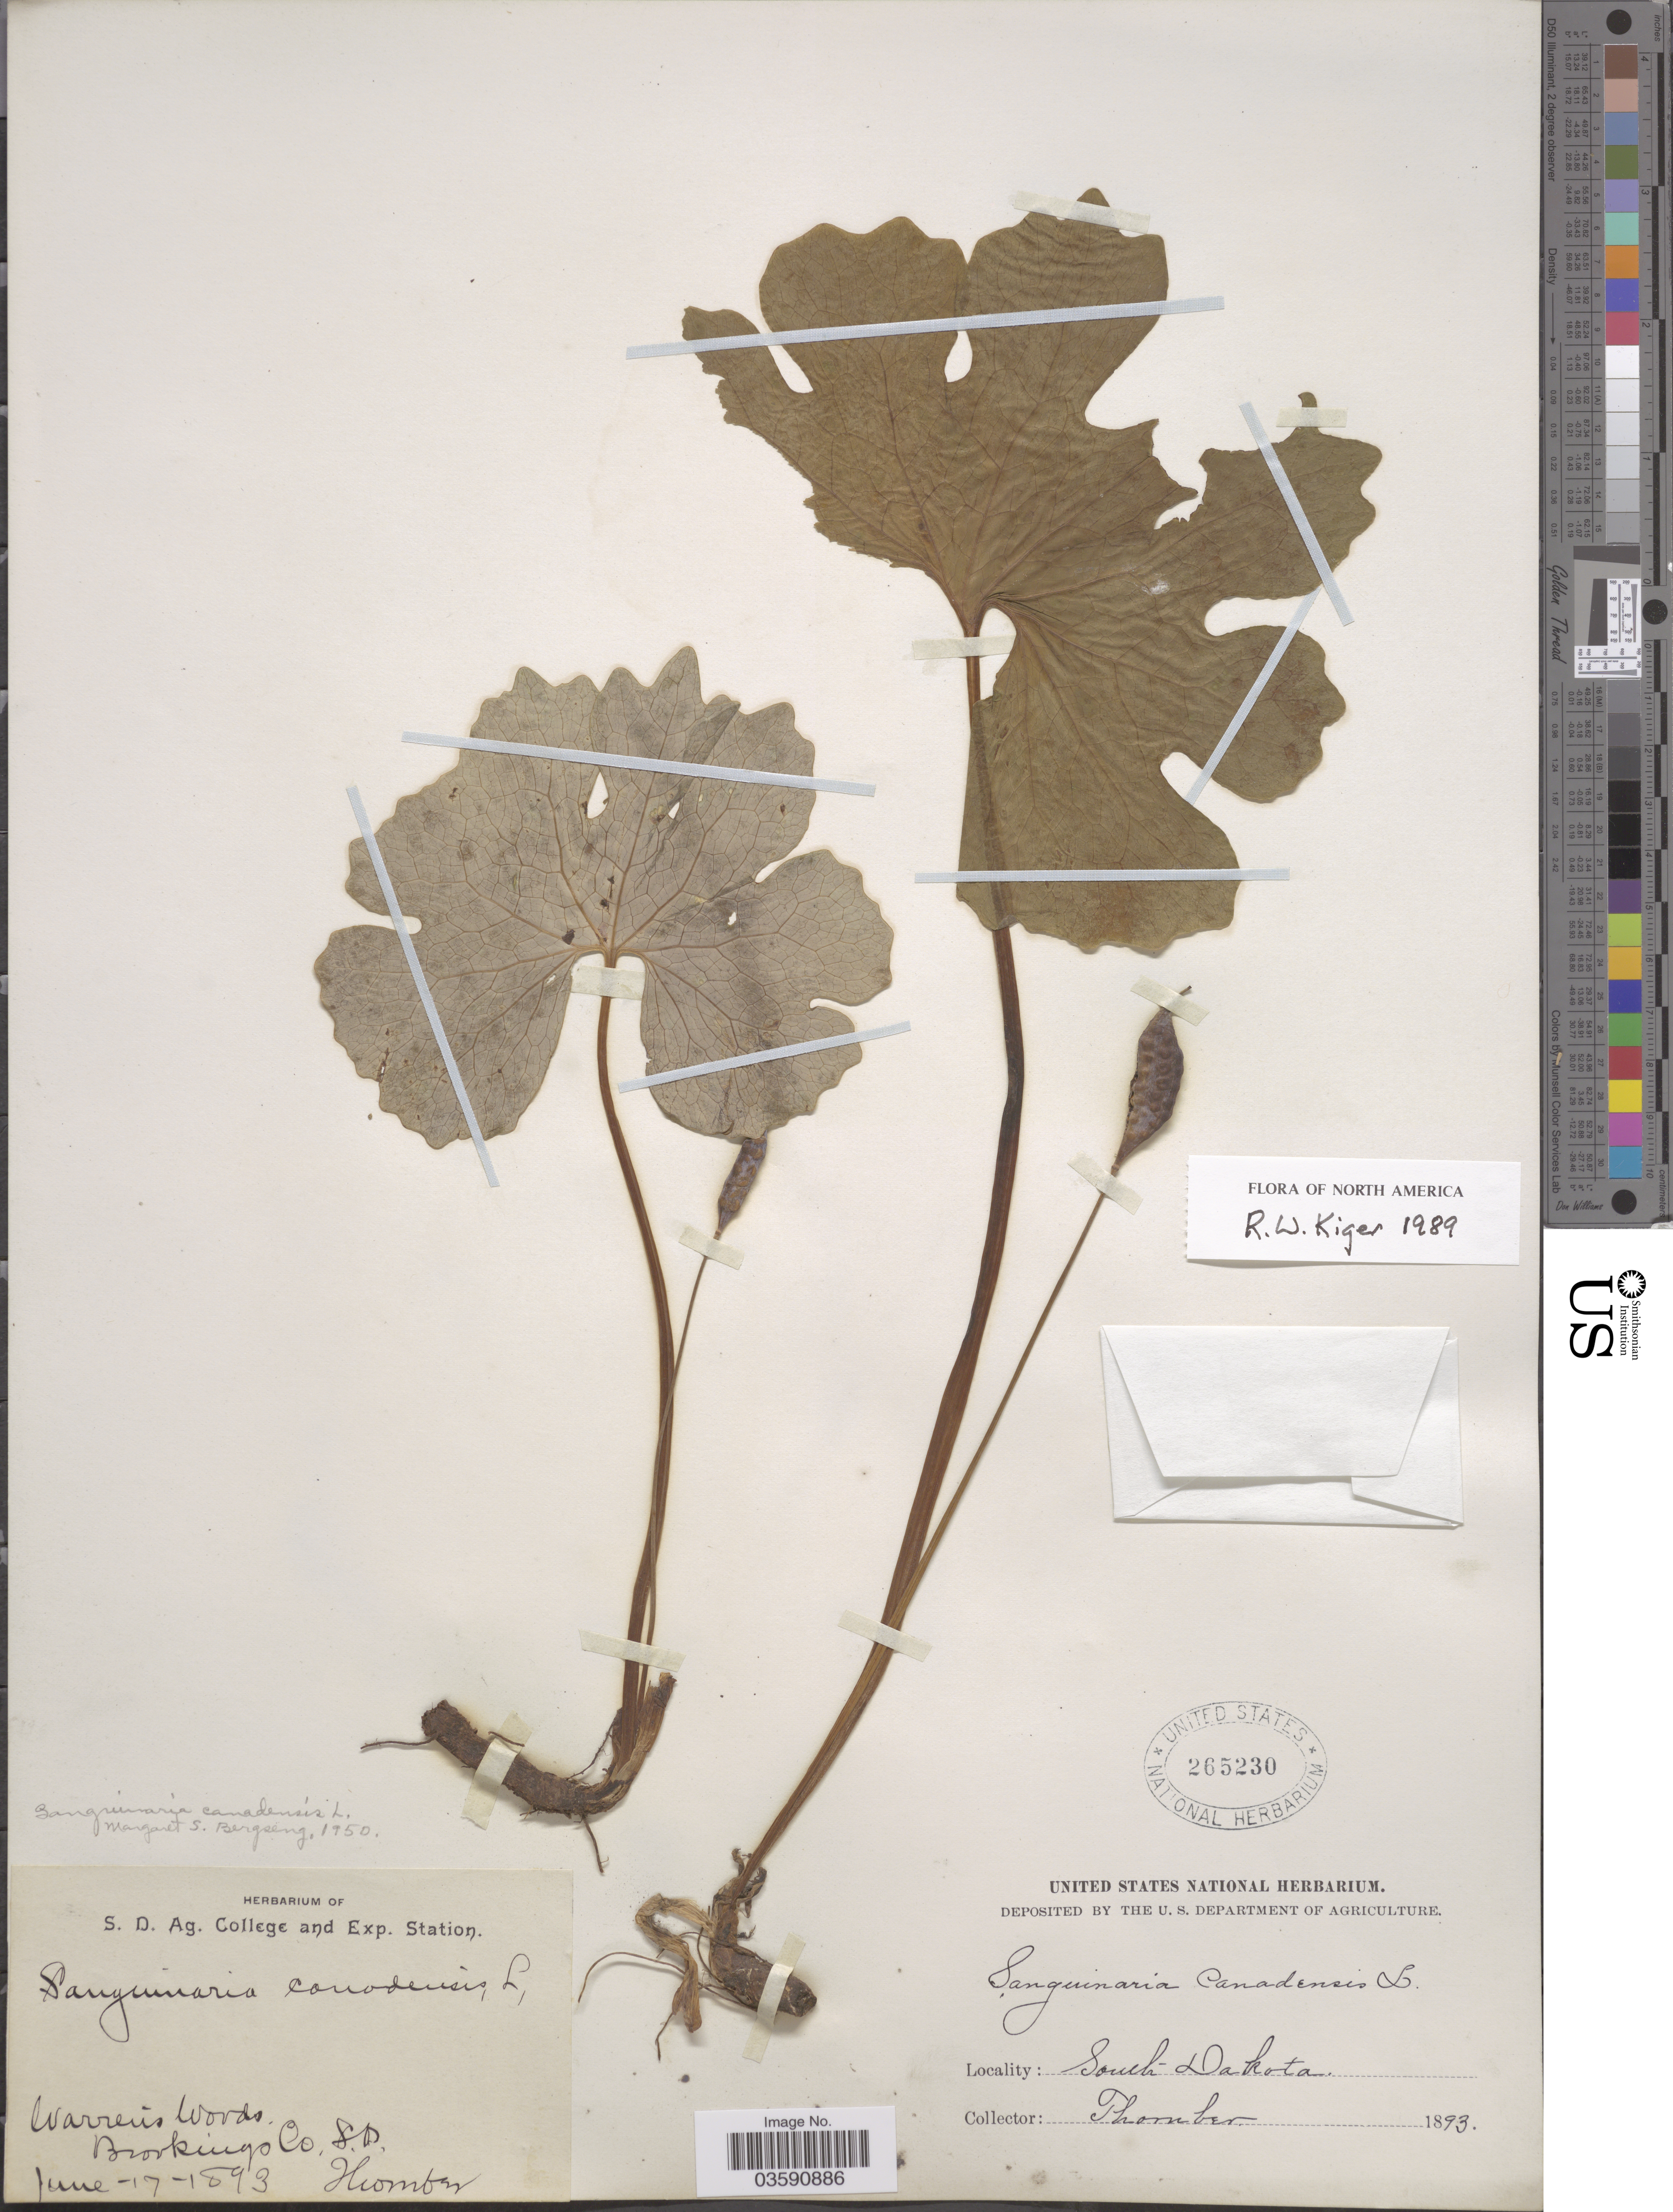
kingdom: Plantae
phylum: Tracheophyta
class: Magnoliopsida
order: Ranunculales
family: Papaveraceae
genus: Sanguinaria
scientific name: Sanguinaria canadensis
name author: L.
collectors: J. Thornber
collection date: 1893-06-17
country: United States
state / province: South Dakota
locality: Warrens Woods. Brookings Co. S.D.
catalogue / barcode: US 265230